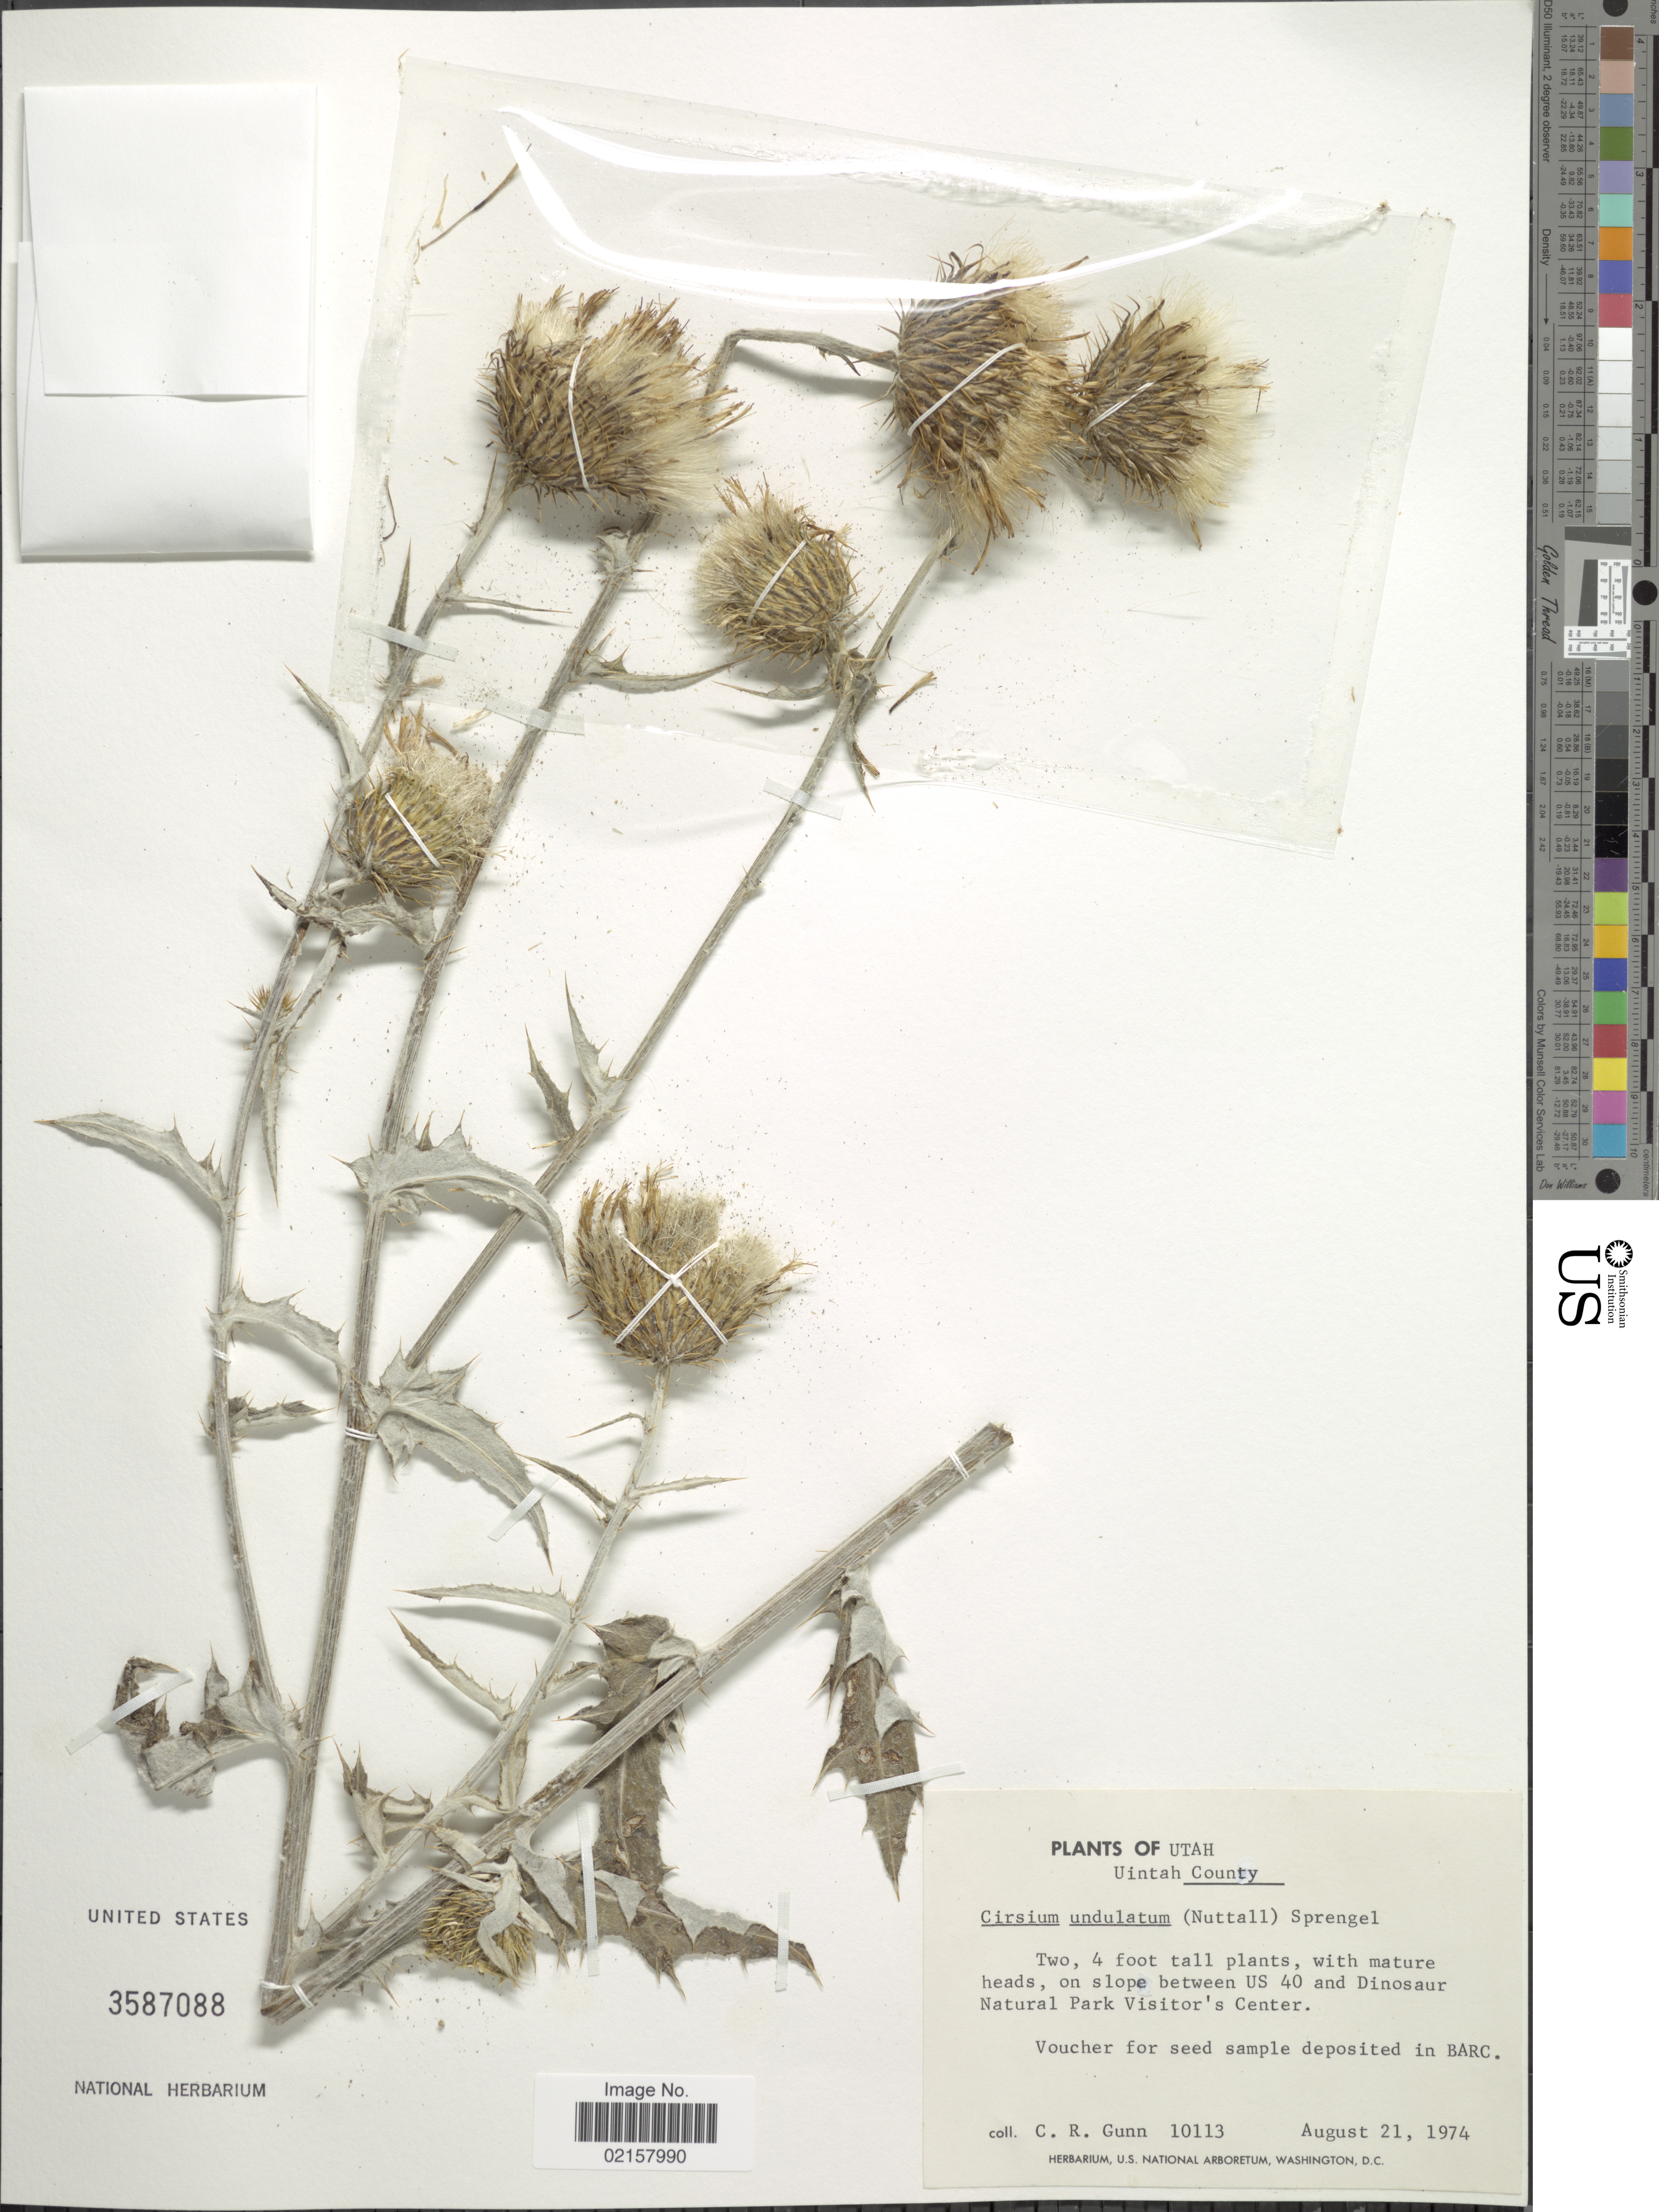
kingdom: Plantae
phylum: Tracheophyta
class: Magnoliopsida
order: Asterales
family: Asteraceae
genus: Cirsium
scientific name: Cirsium undulatum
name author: (Nutt.) Spreng.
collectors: C. R. Gunn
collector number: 10113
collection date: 1974-08-21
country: United States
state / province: Utah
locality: Uintah County, on slope between US 40 and Dinosaur Natural Park Visitor's Center.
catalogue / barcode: US 3587088